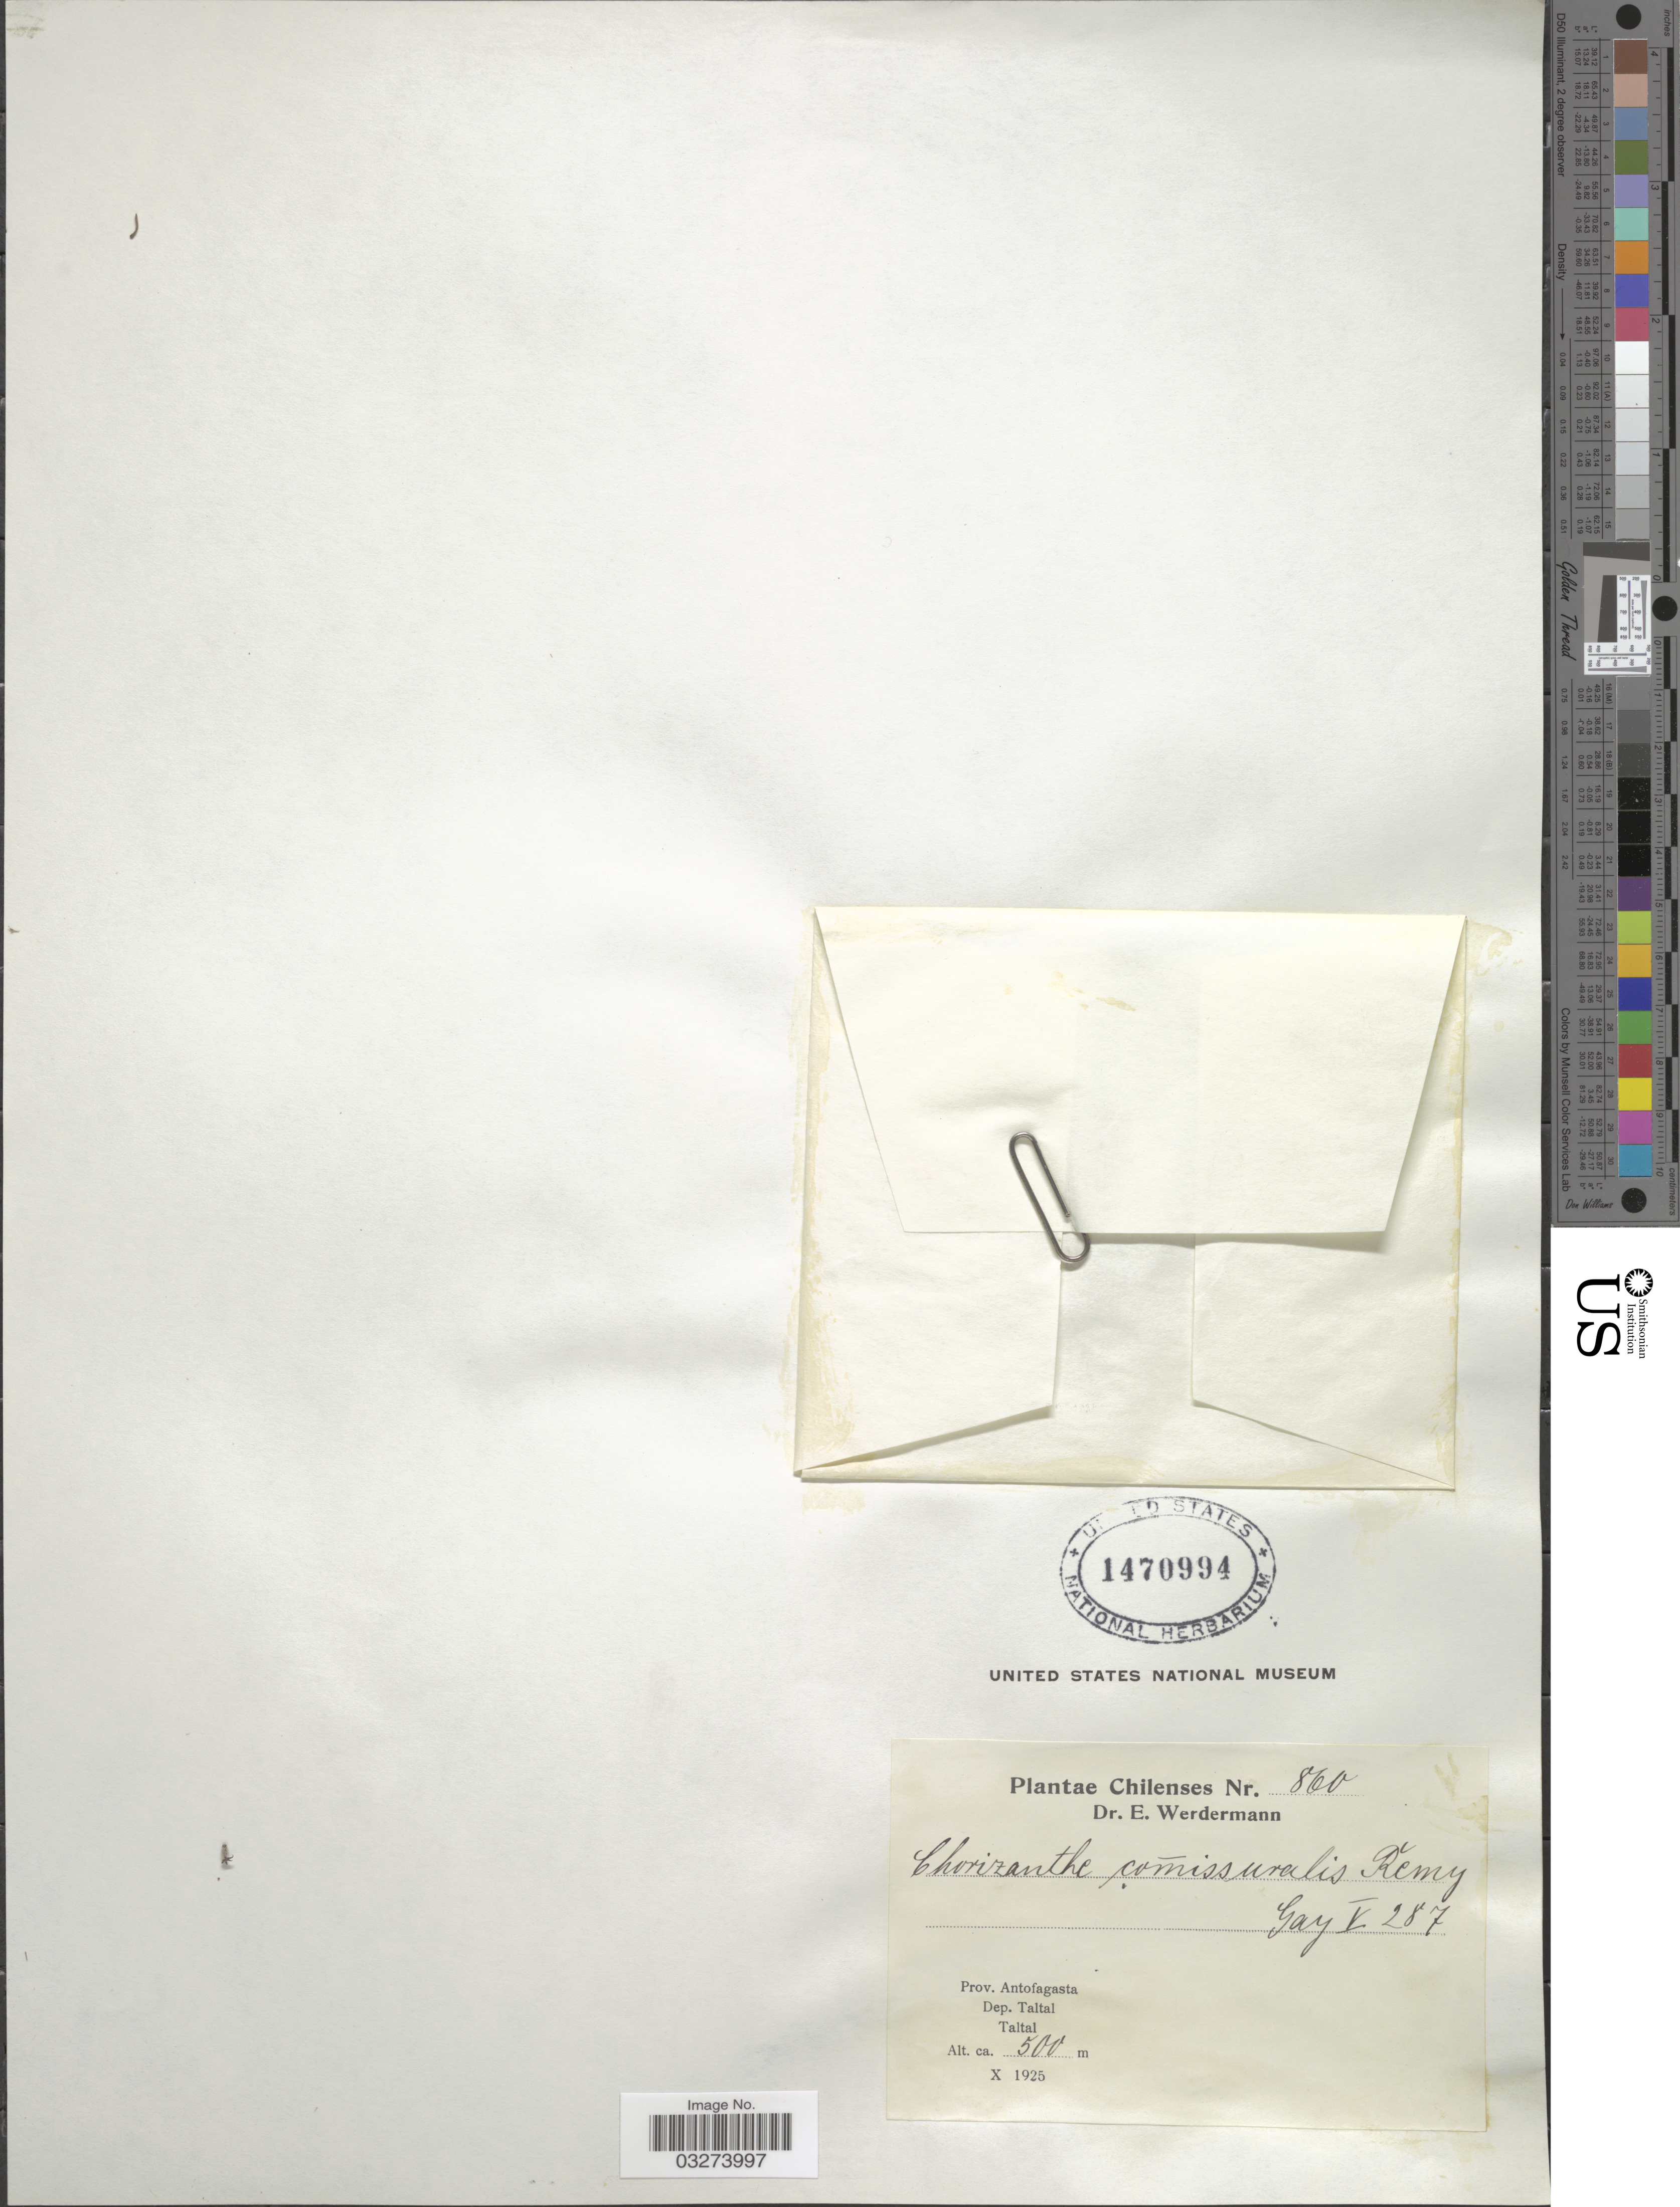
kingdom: Plantae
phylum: Tracheophyta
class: Magnoliopsida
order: Caryophyllales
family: Polygonaceae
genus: Chorizanthe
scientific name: Chorizanthe commisuralis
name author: J. Rémy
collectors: E. Werdermann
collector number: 860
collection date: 1925-10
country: Chile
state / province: Antofagasta (II)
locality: Dep. Taltal, Taltal.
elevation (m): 500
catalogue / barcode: US 1470994